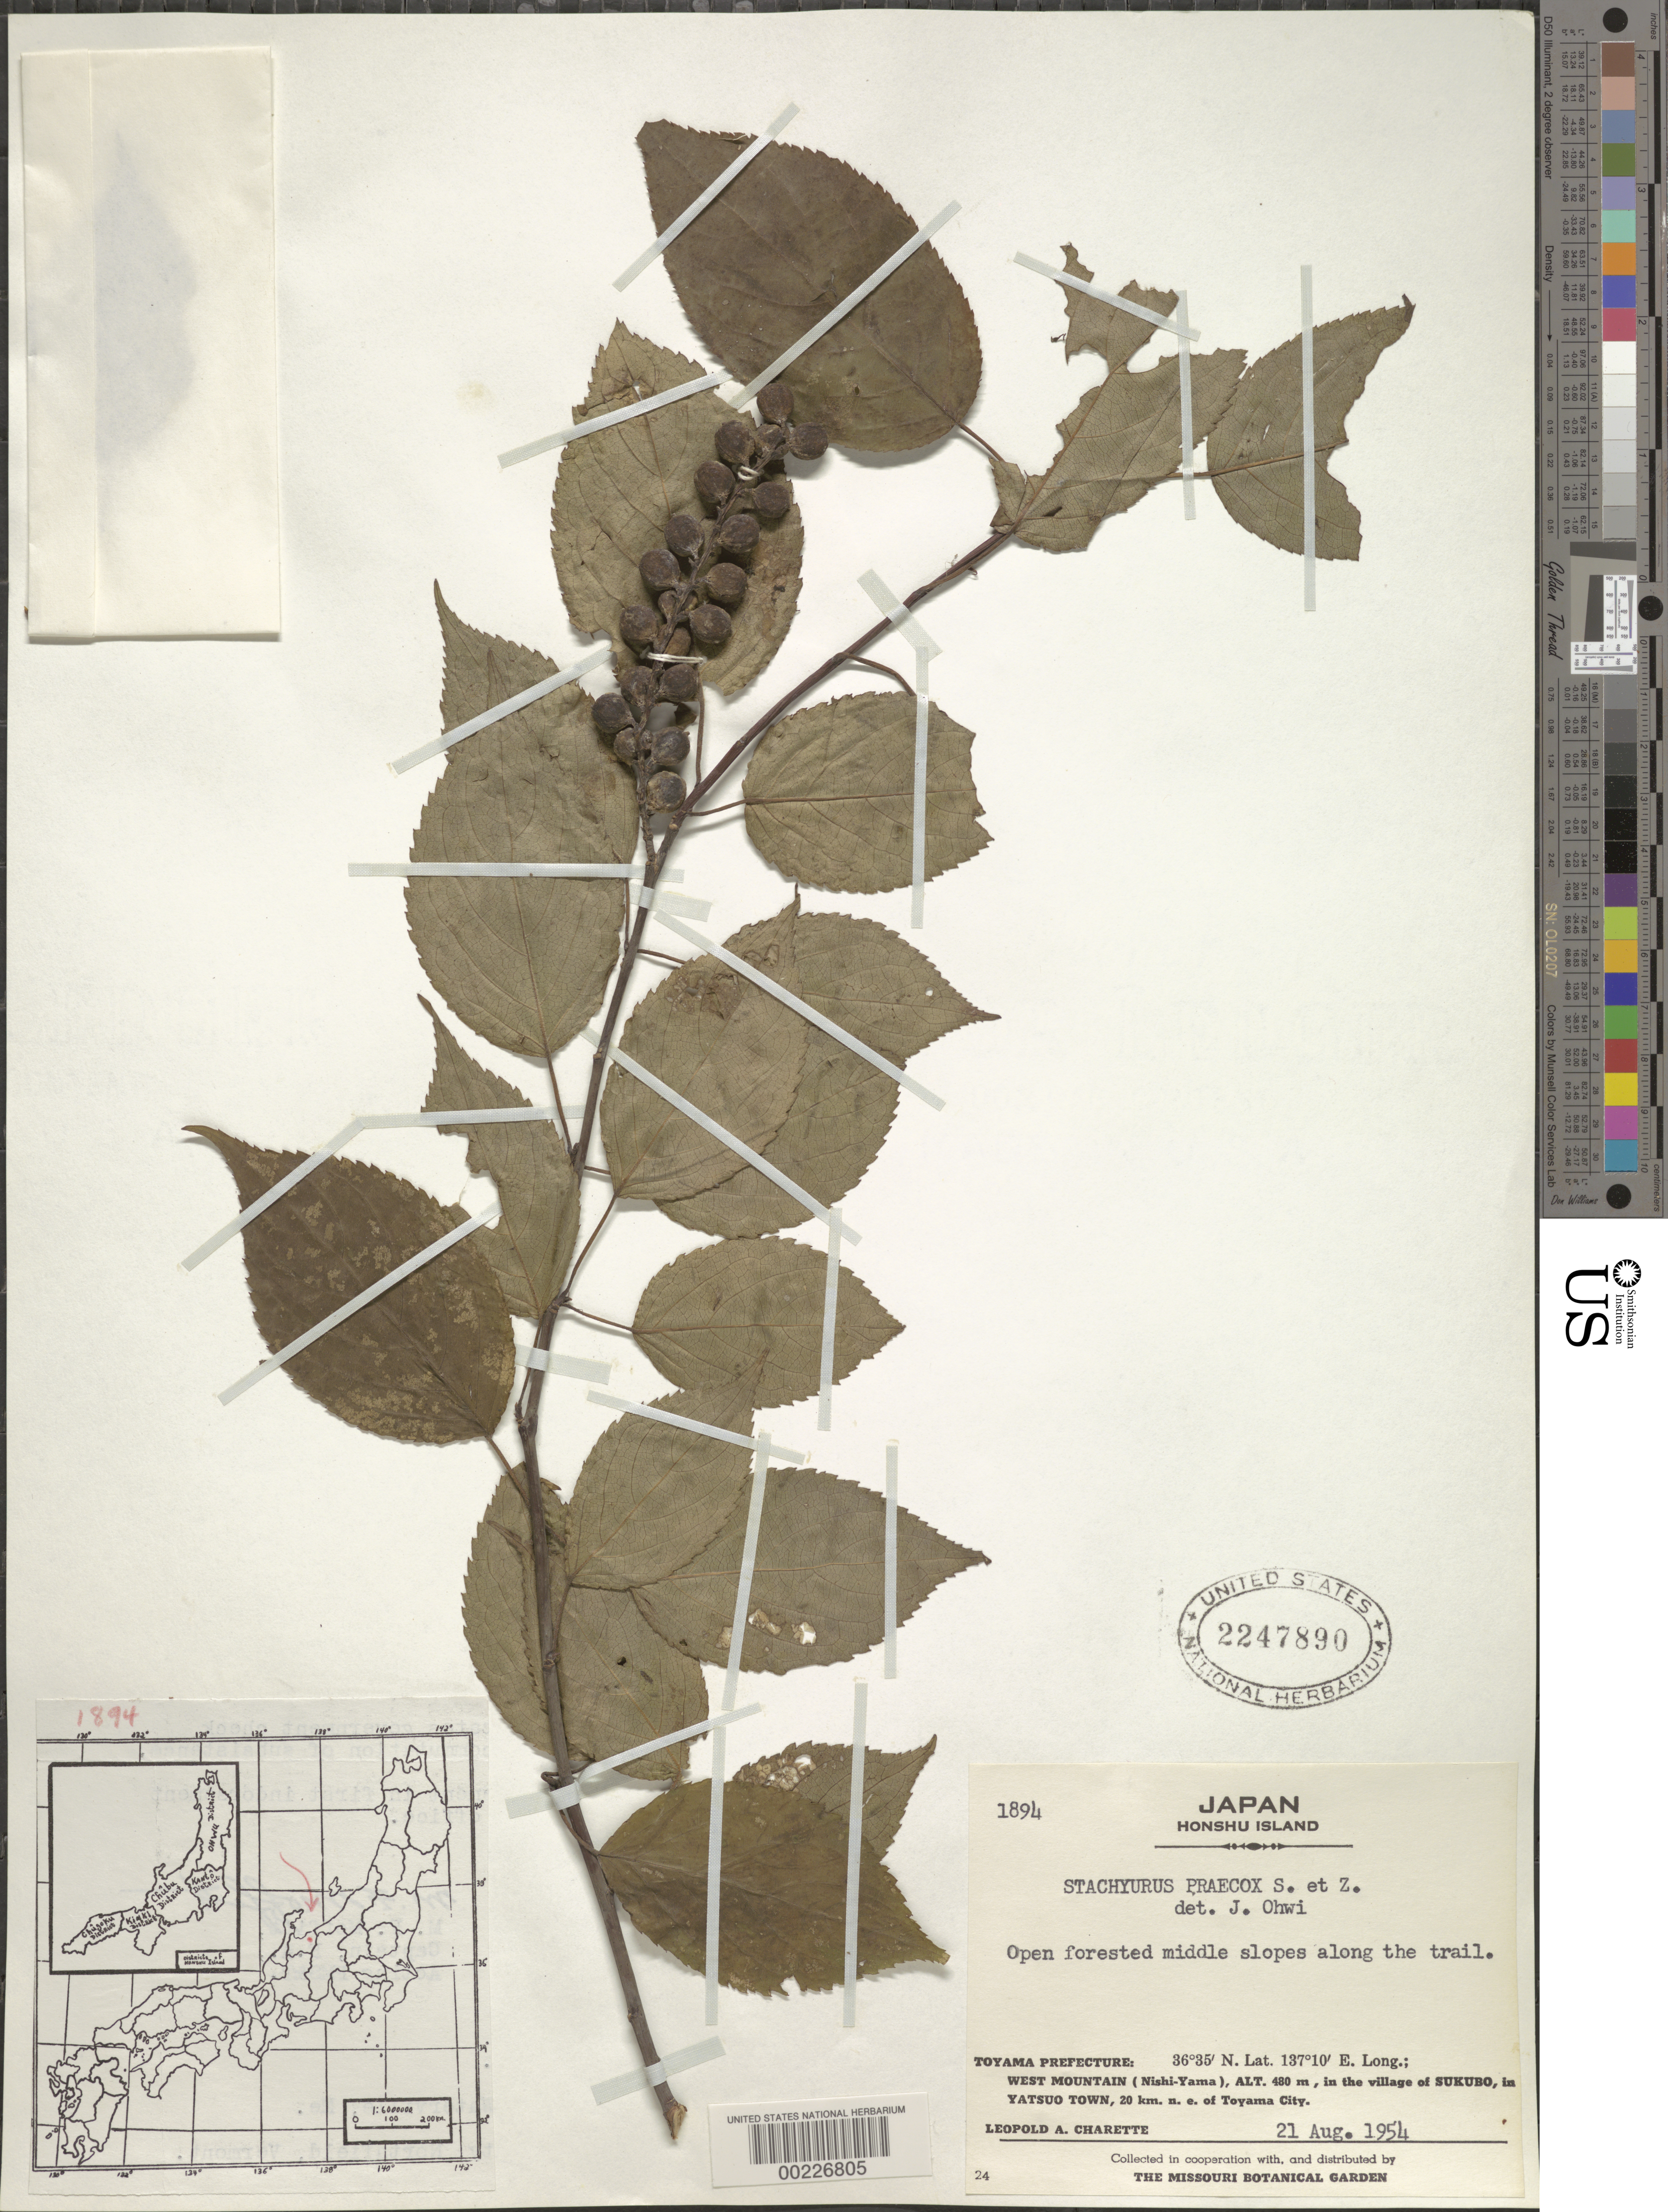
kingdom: Plantae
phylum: Tracheophyta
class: Magnoliopsida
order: Crossosomatales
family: Stachyuraceae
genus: Stachyurus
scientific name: Stachyurus praecox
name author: Siebold & Zucc.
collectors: L. A. Charette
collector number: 1894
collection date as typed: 21 Aug 1954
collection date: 1954-08-21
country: Japan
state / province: Toyama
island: Honshu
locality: West mountain, nishi-yama, in the village of sukubo, in yatsuo town, 20 km ne of toyama city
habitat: Open forested middle slopes along trail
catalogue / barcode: US 2247890